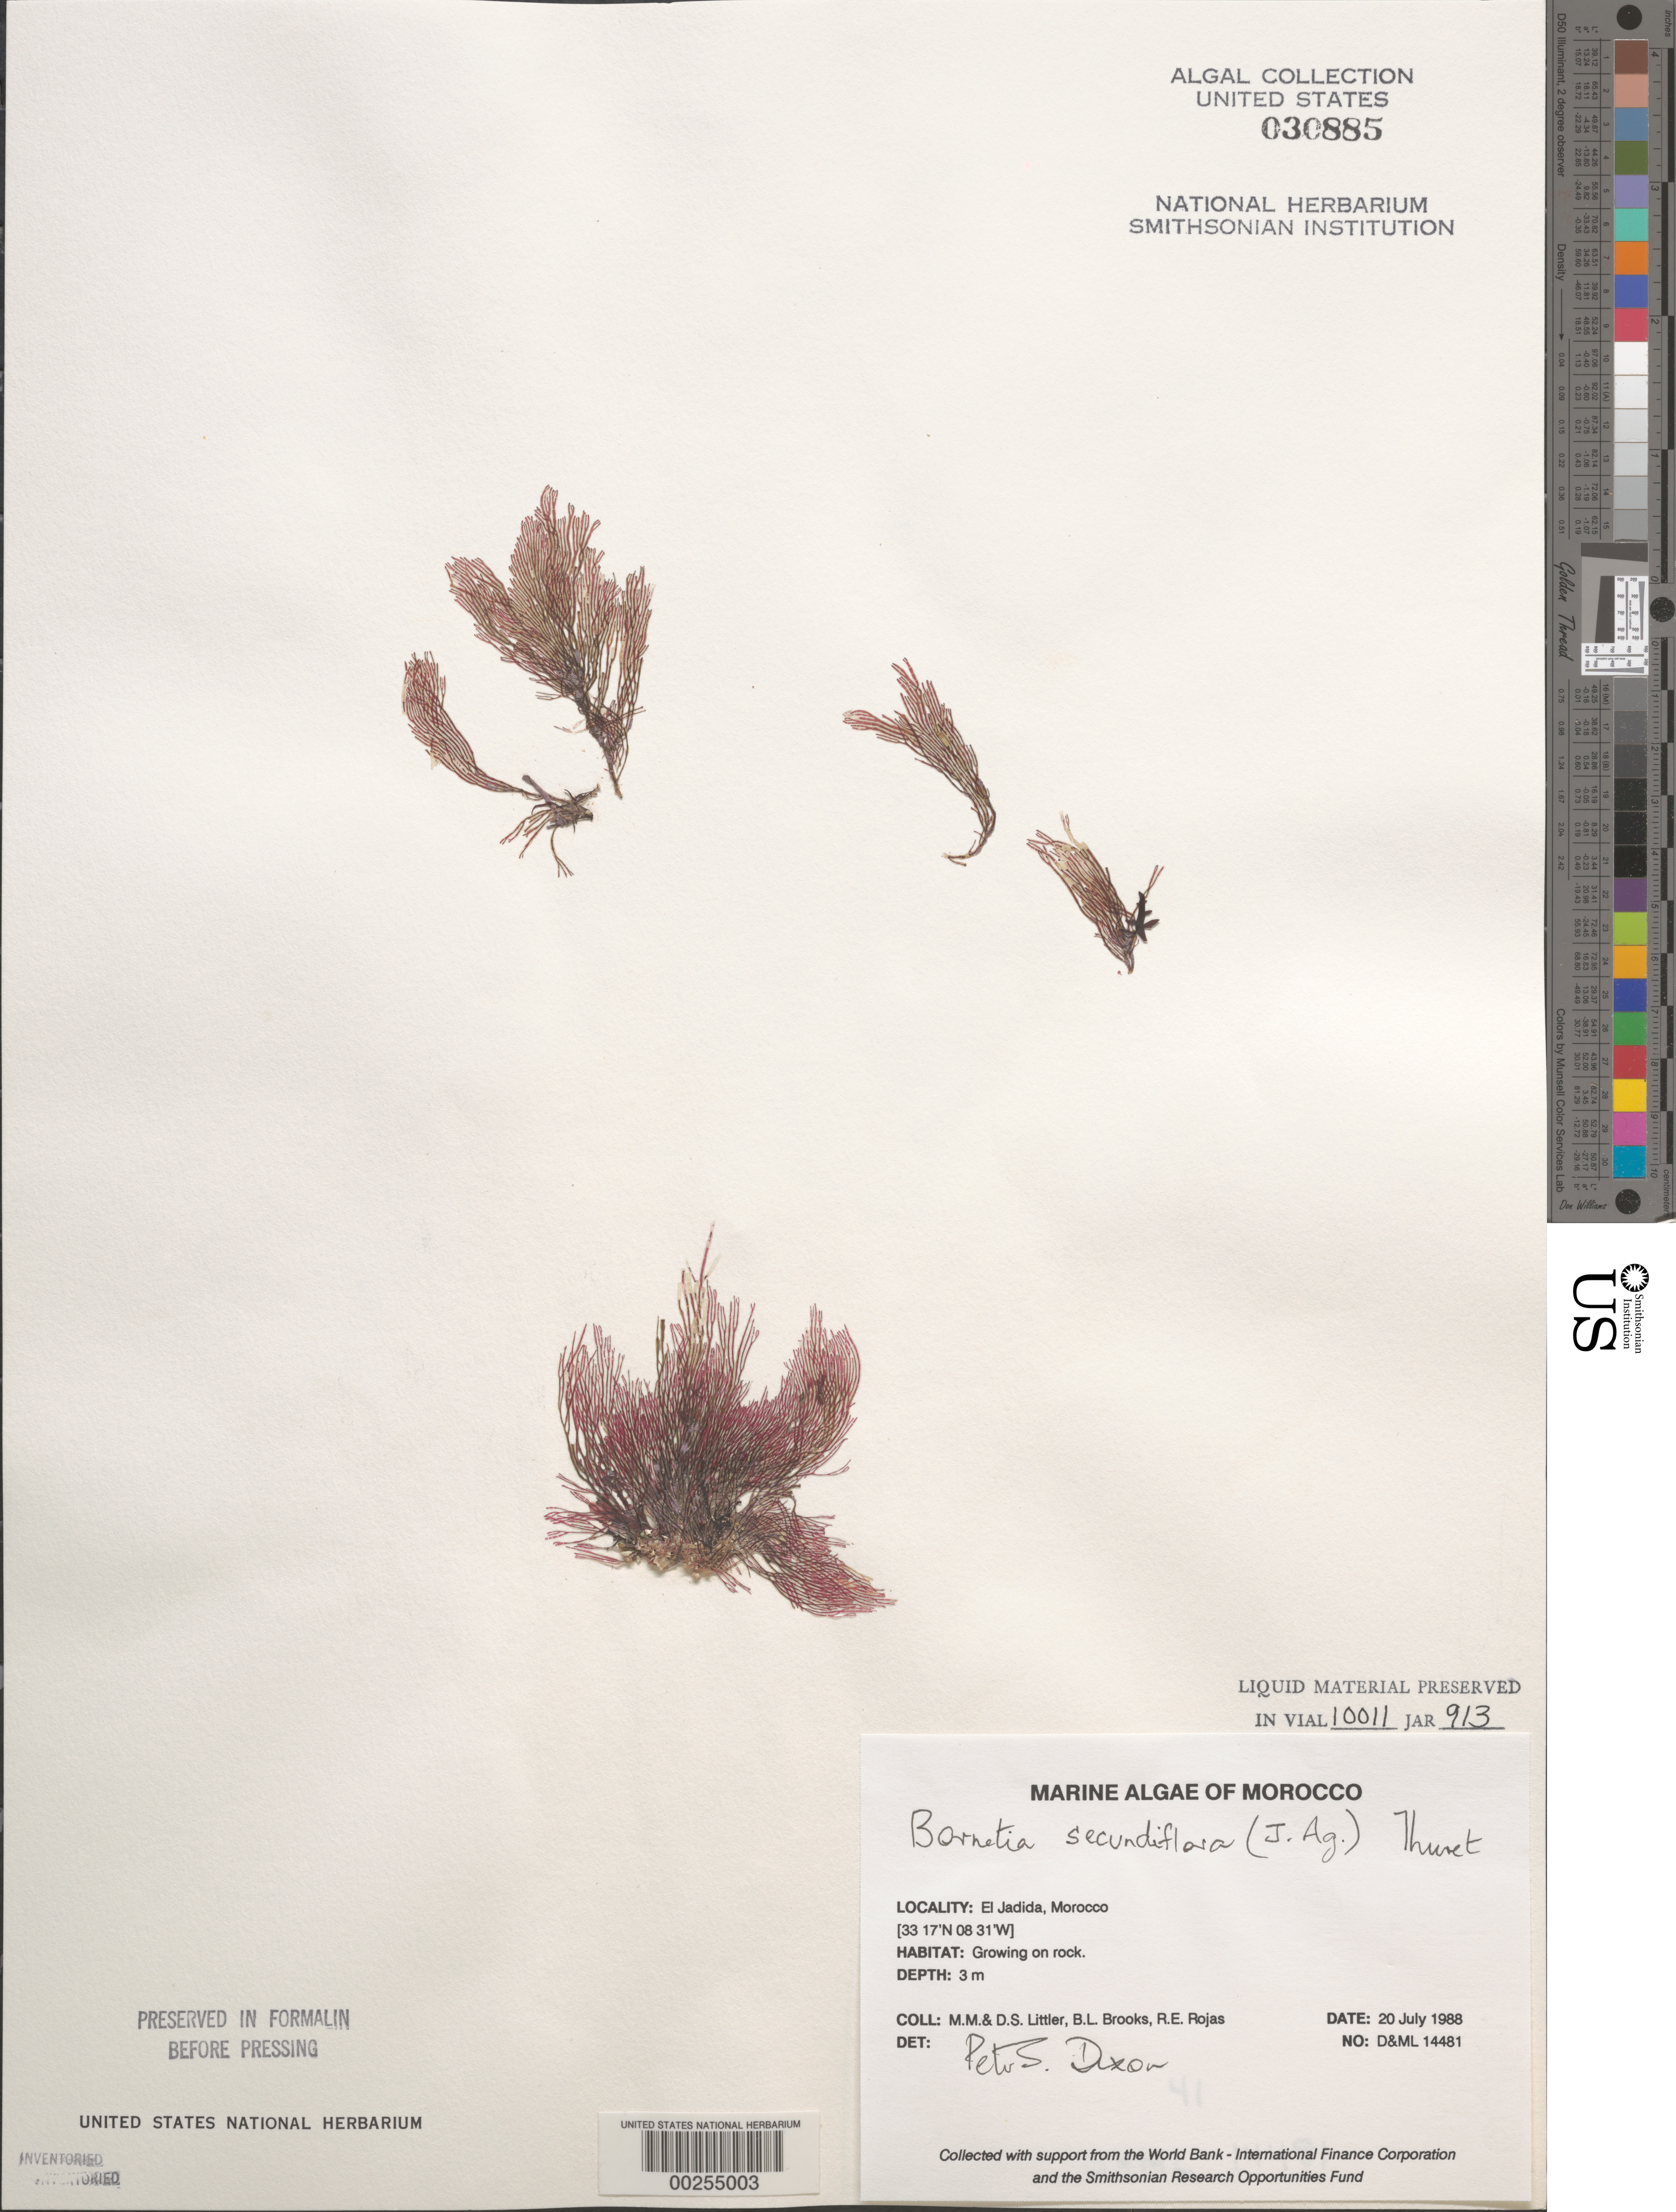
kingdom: Plantae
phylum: Rhodophyta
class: Florideophyceae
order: Ceramiales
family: Ceramiaceae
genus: Bornetia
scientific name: Bornetia secundiflora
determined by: Dixon, P. S.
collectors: M. M. Littler, D. S. Littler, B. Brooks & R. Rojas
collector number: D&ML 14481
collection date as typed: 20 Jul 1988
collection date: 1988-07-20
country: Morocco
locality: El Jadida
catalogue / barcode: US 30885